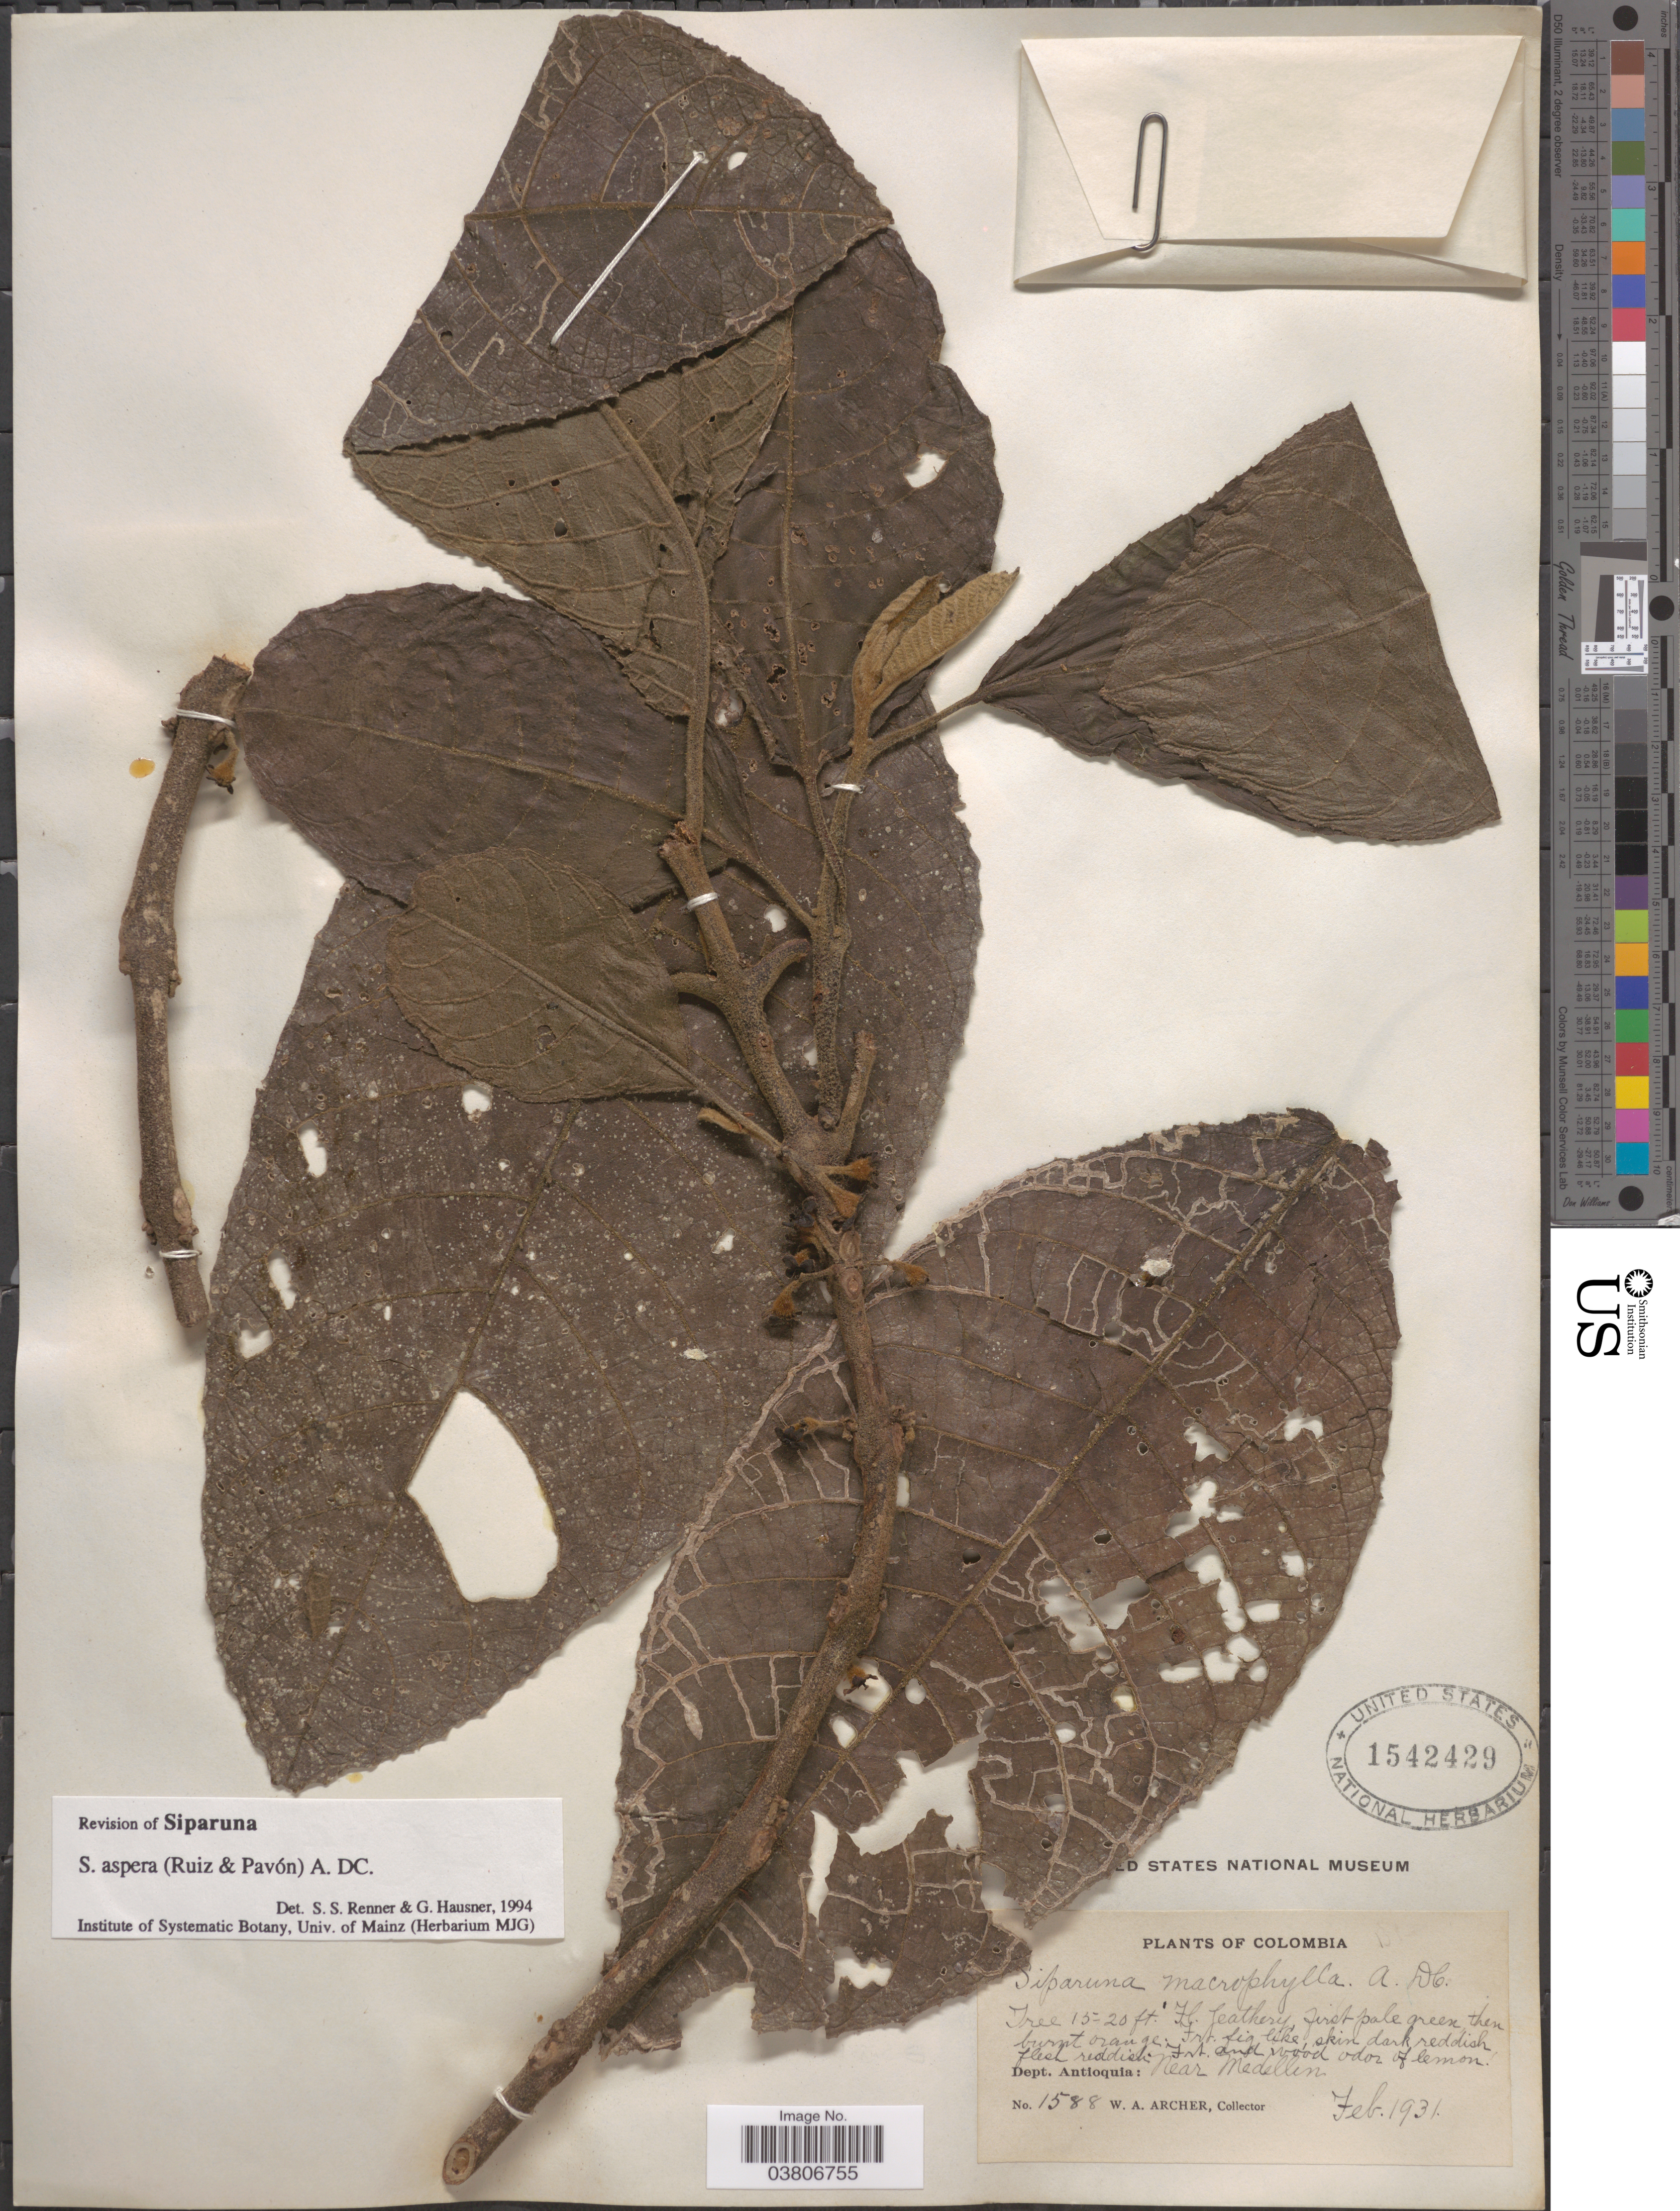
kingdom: Plantae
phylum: Tracheophyta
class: Magnoliopsida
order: Laurales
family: Siparunaceae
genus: Siparuna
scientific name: Siparuna aspera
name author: (Ruiz & Pav.) A. DC.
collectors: W. Archer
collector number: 1588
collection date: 1931-02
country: Colombia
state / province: Antioquia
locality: Dept. Antioquia: Near Medellin.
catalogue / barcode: US 1542429